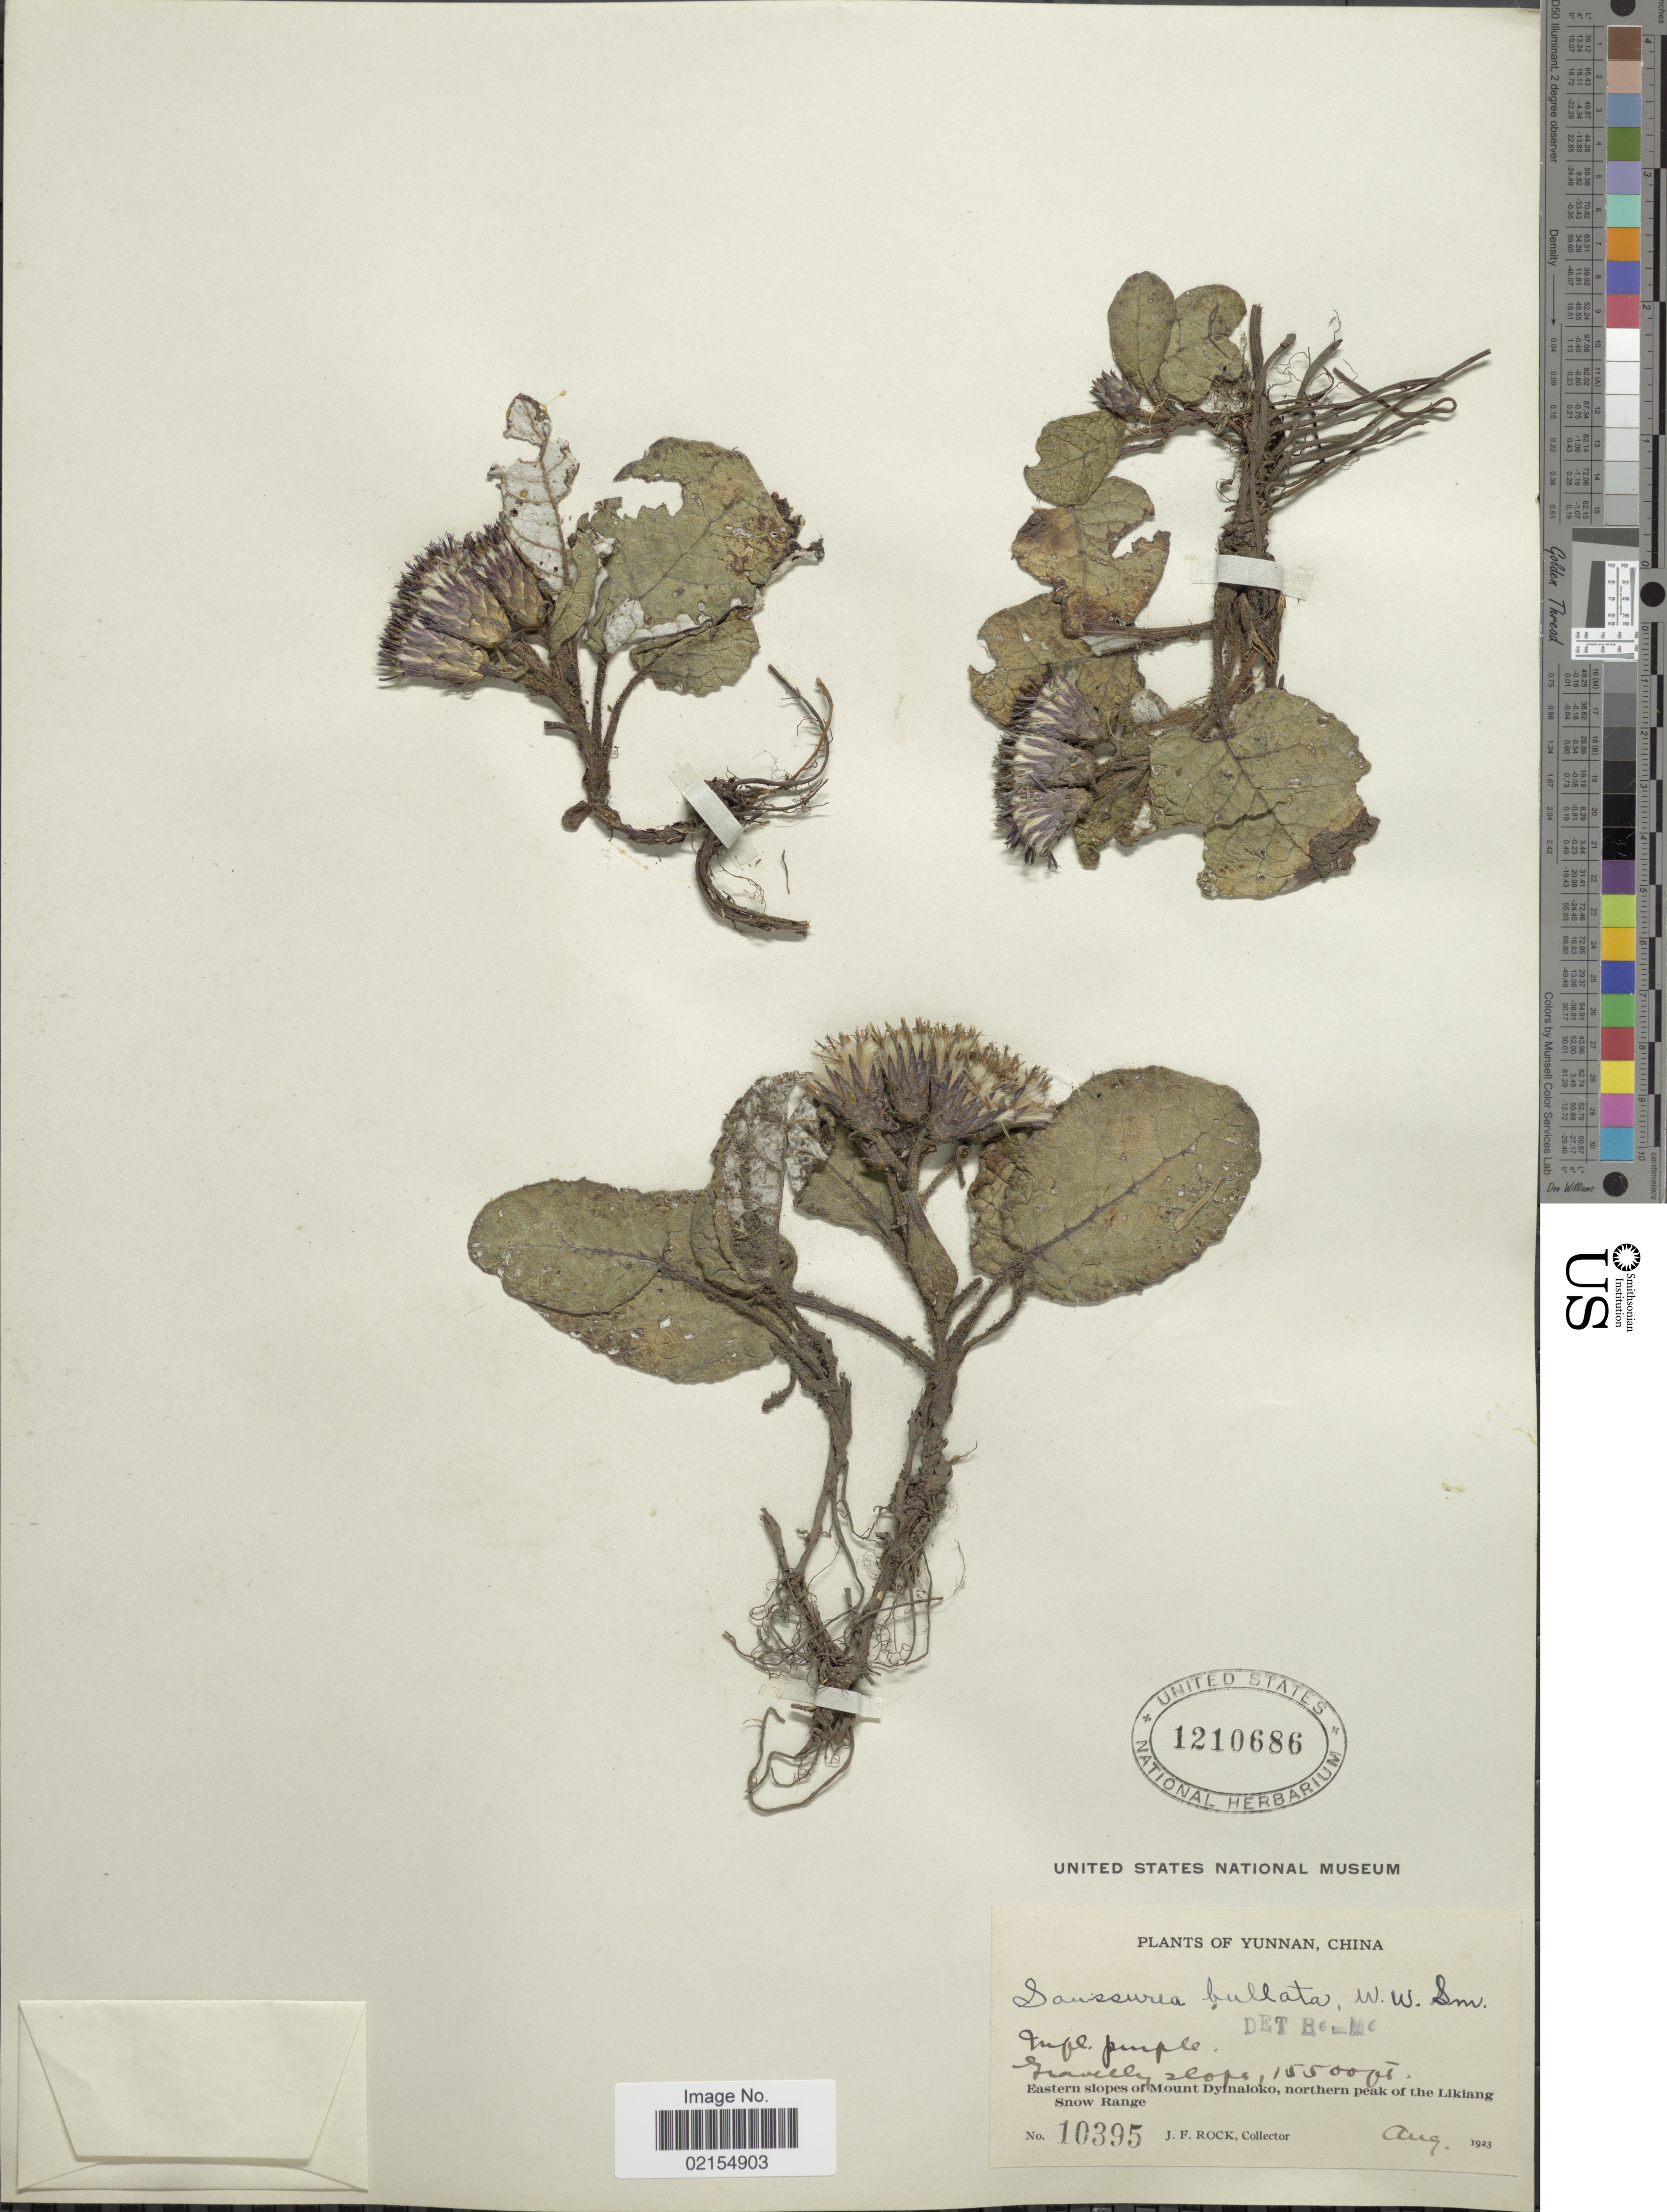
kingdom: Plantae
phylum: Tracheophyta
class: Magnoliopsida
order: Asterales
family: Asteraceae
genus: Saussurea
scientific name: Saussurea bullata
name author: W.W. Sm.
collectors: J. Rock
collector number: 10395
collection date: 1923-08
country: China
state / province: Yunnan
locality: Yunnan, China, Eastern slopes of Mount Dymaloko, northern peak of the Likiang Snow Range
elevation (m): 4724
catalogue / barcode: US 1210686